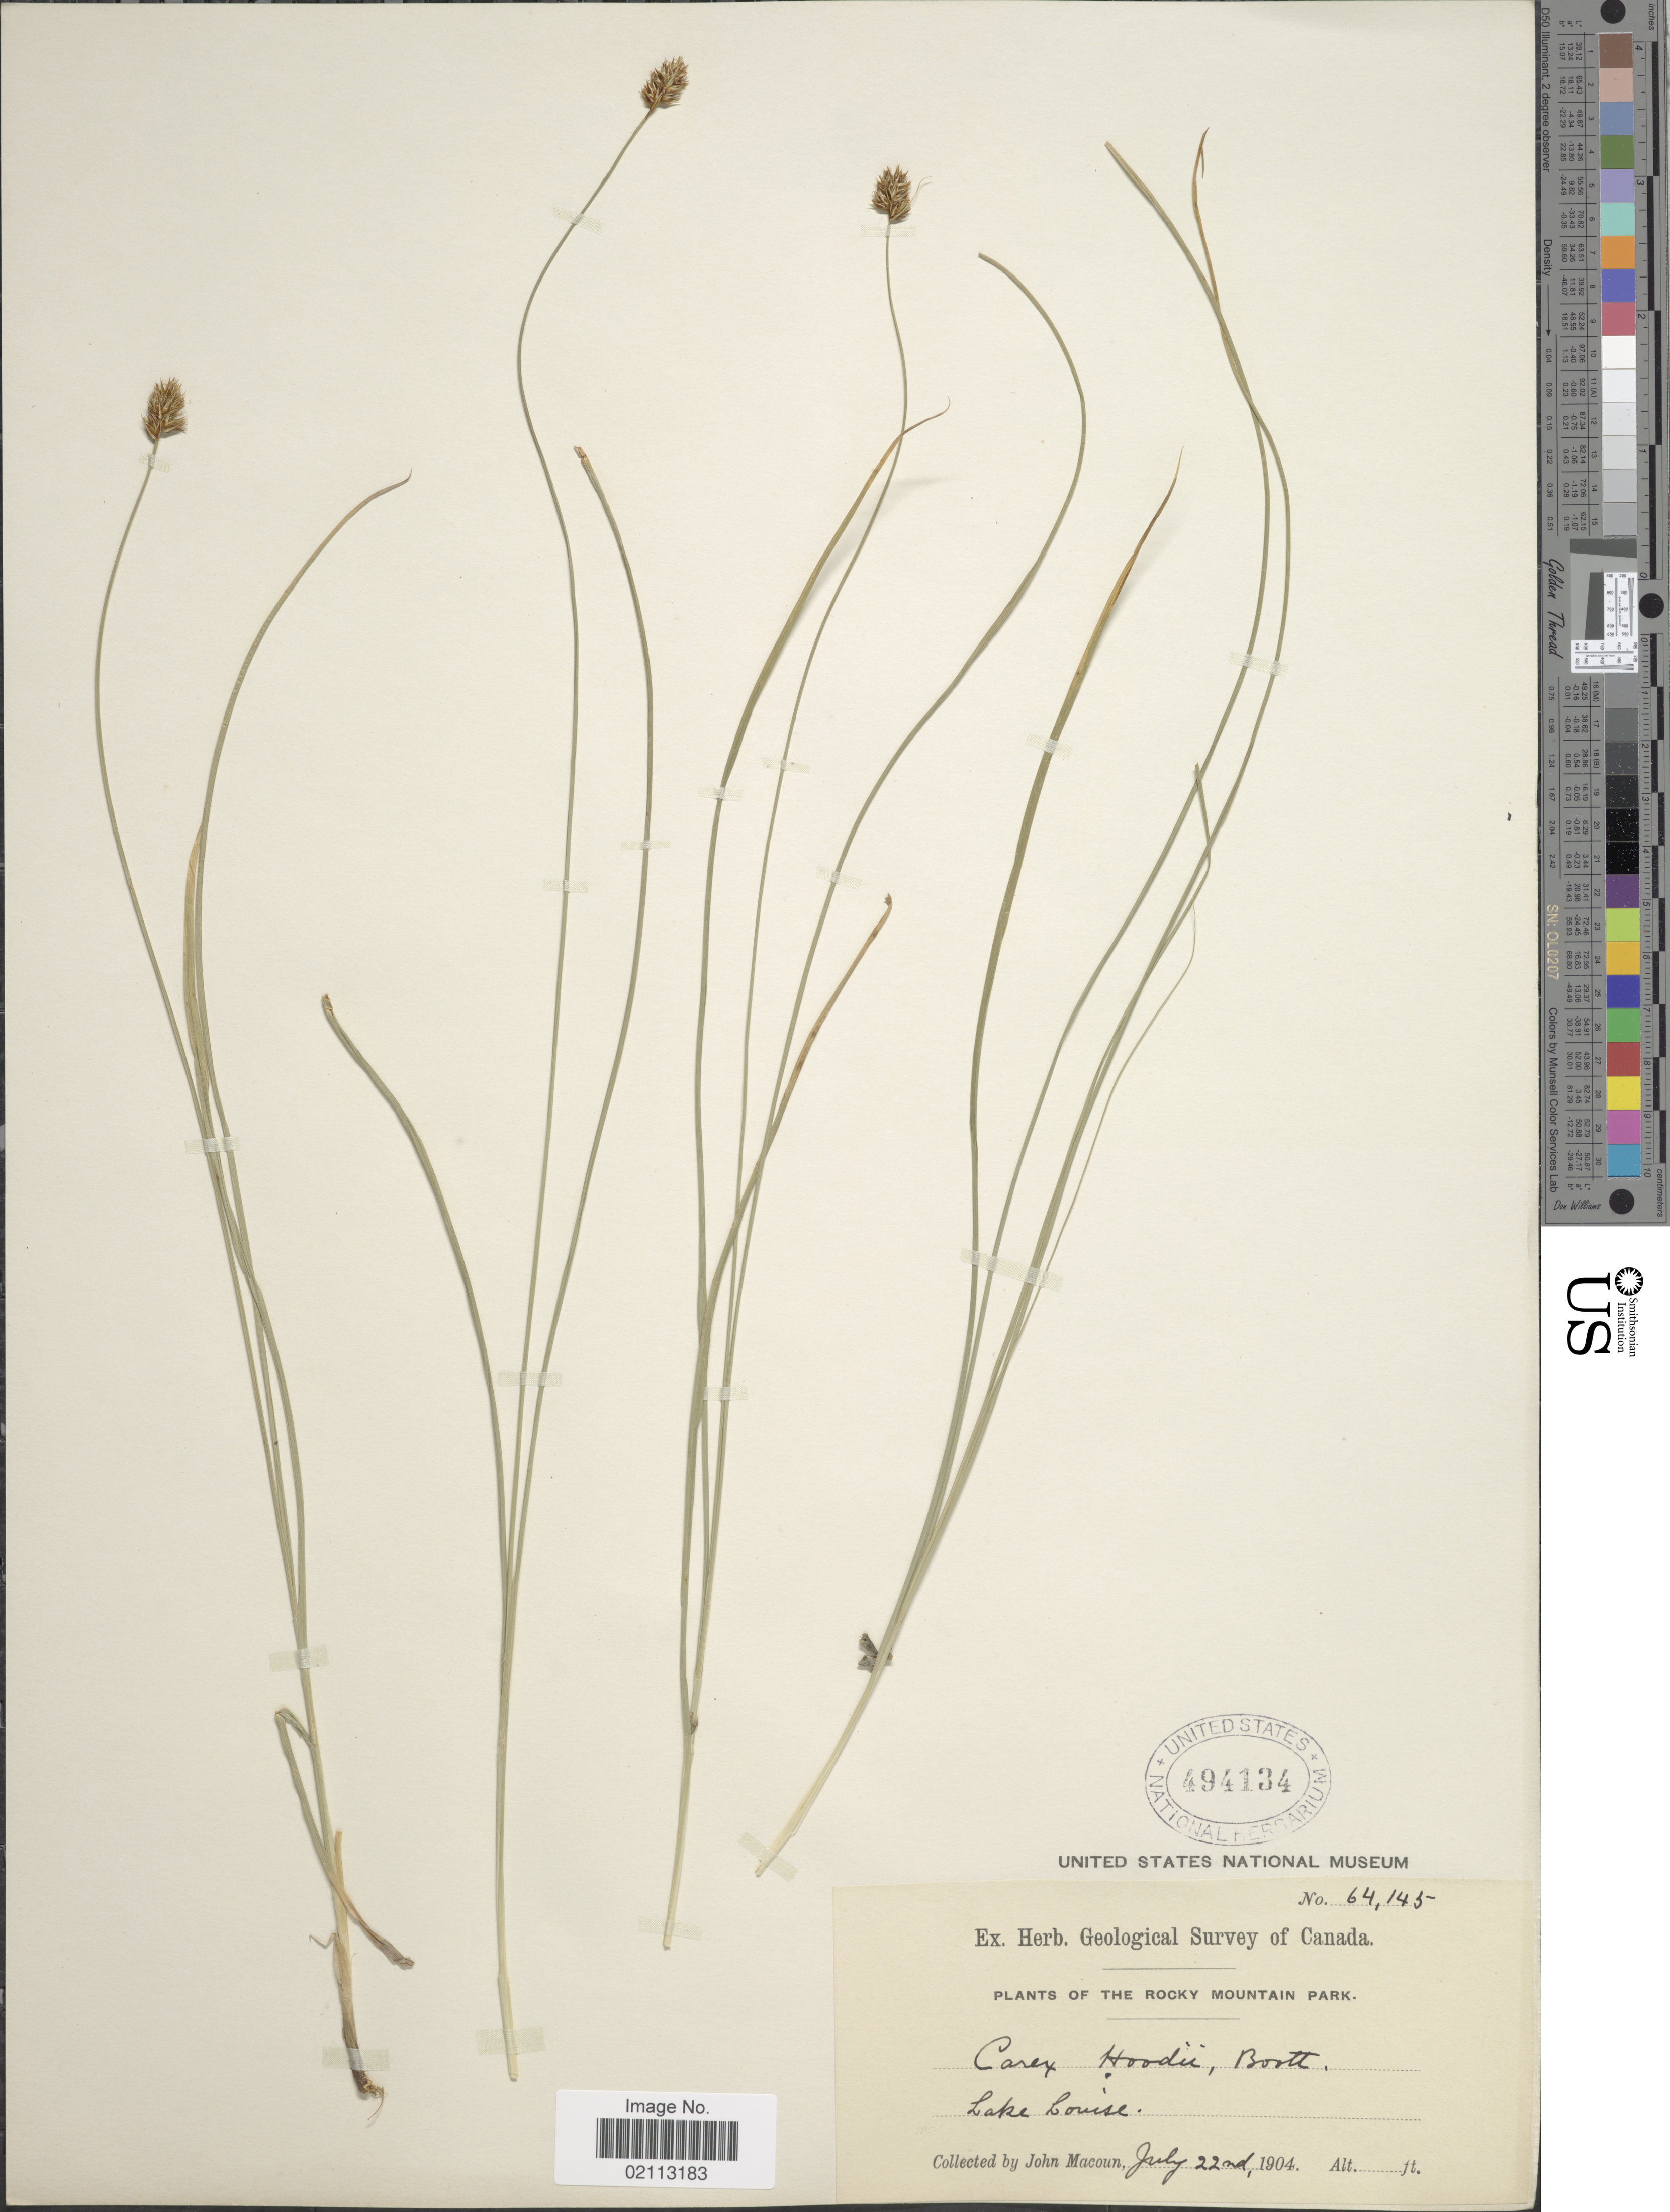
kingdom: Plantae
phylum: Tracheophyta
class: Liliopsida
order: Poales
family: Cyperaceae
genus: Carex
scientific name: Carex hoodii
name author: Boott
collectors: J. Macoun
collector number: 64145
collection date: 1904-07-22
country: Canada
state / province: Alberta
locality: Rocky Mountain Park. Lake Louise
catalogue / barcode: US 494134